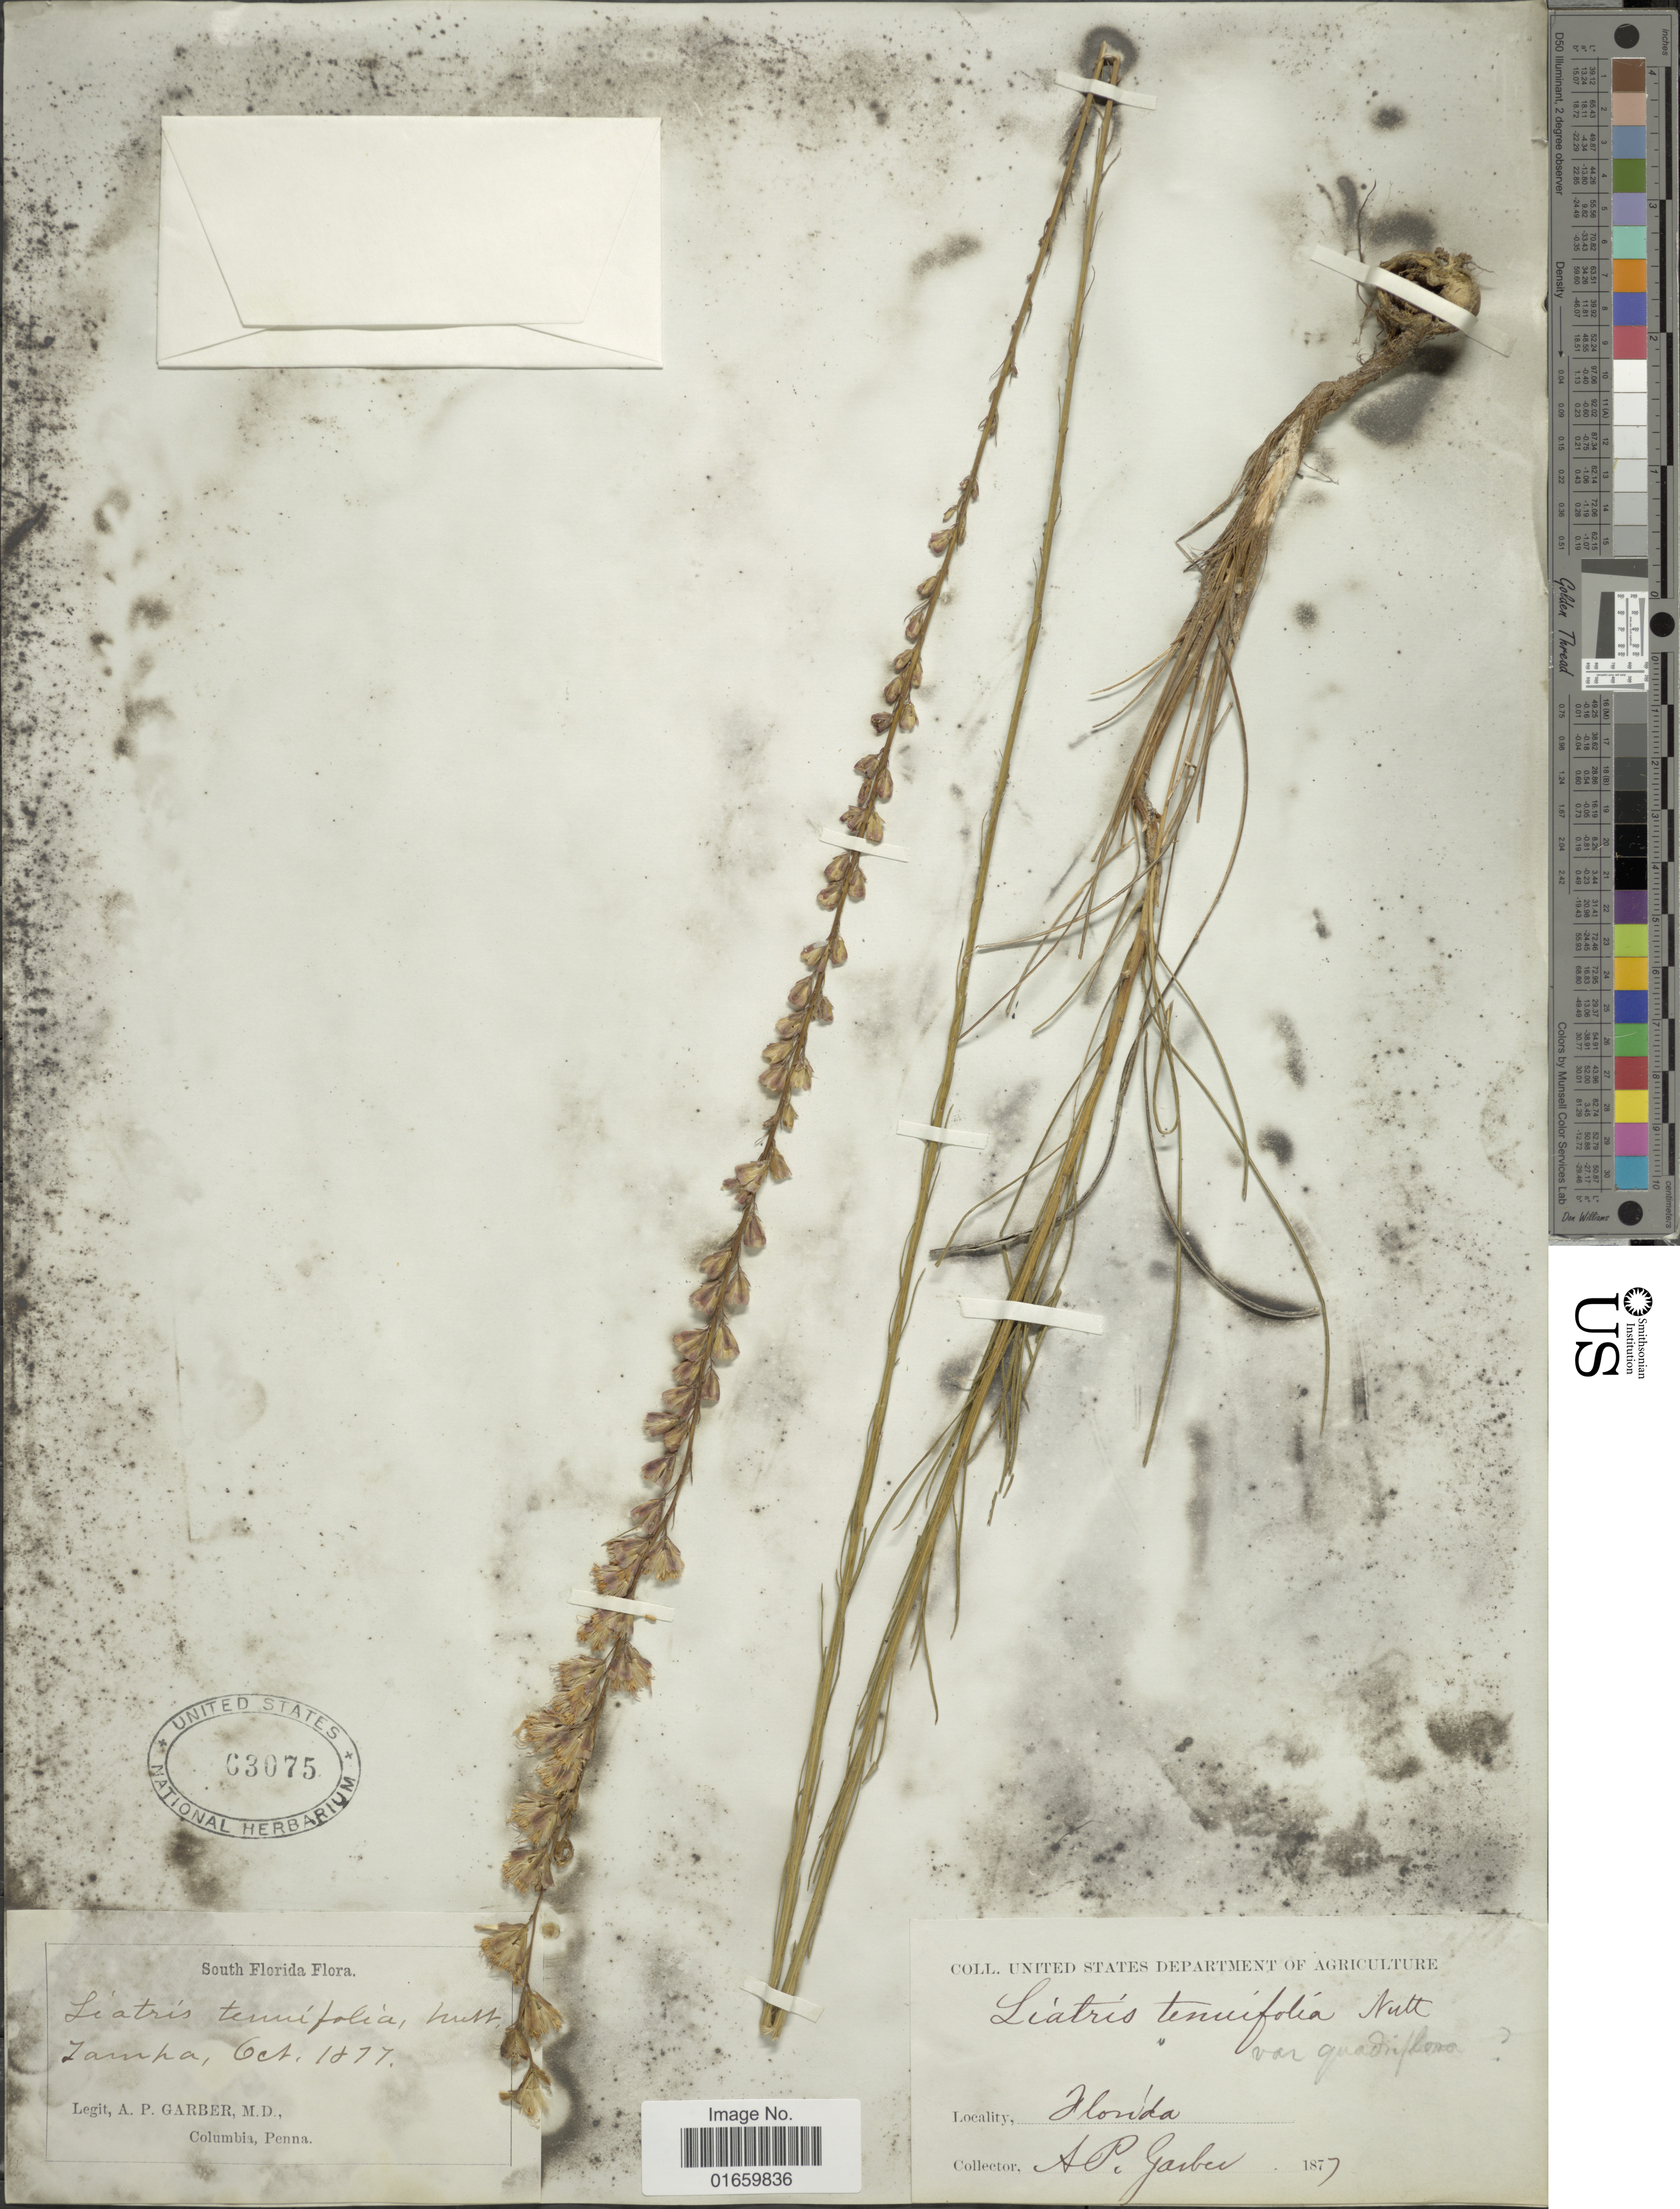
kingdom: Plantae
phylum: Tracheophyta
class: Magnoliopsida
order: Asterales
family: Asteraceae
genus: Liatris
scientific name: Liatris tenuifolia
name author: Nutt.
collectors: A. P. Garber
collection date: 1877-10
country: United States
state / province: Florida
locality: South Florida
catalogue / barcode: US 63075